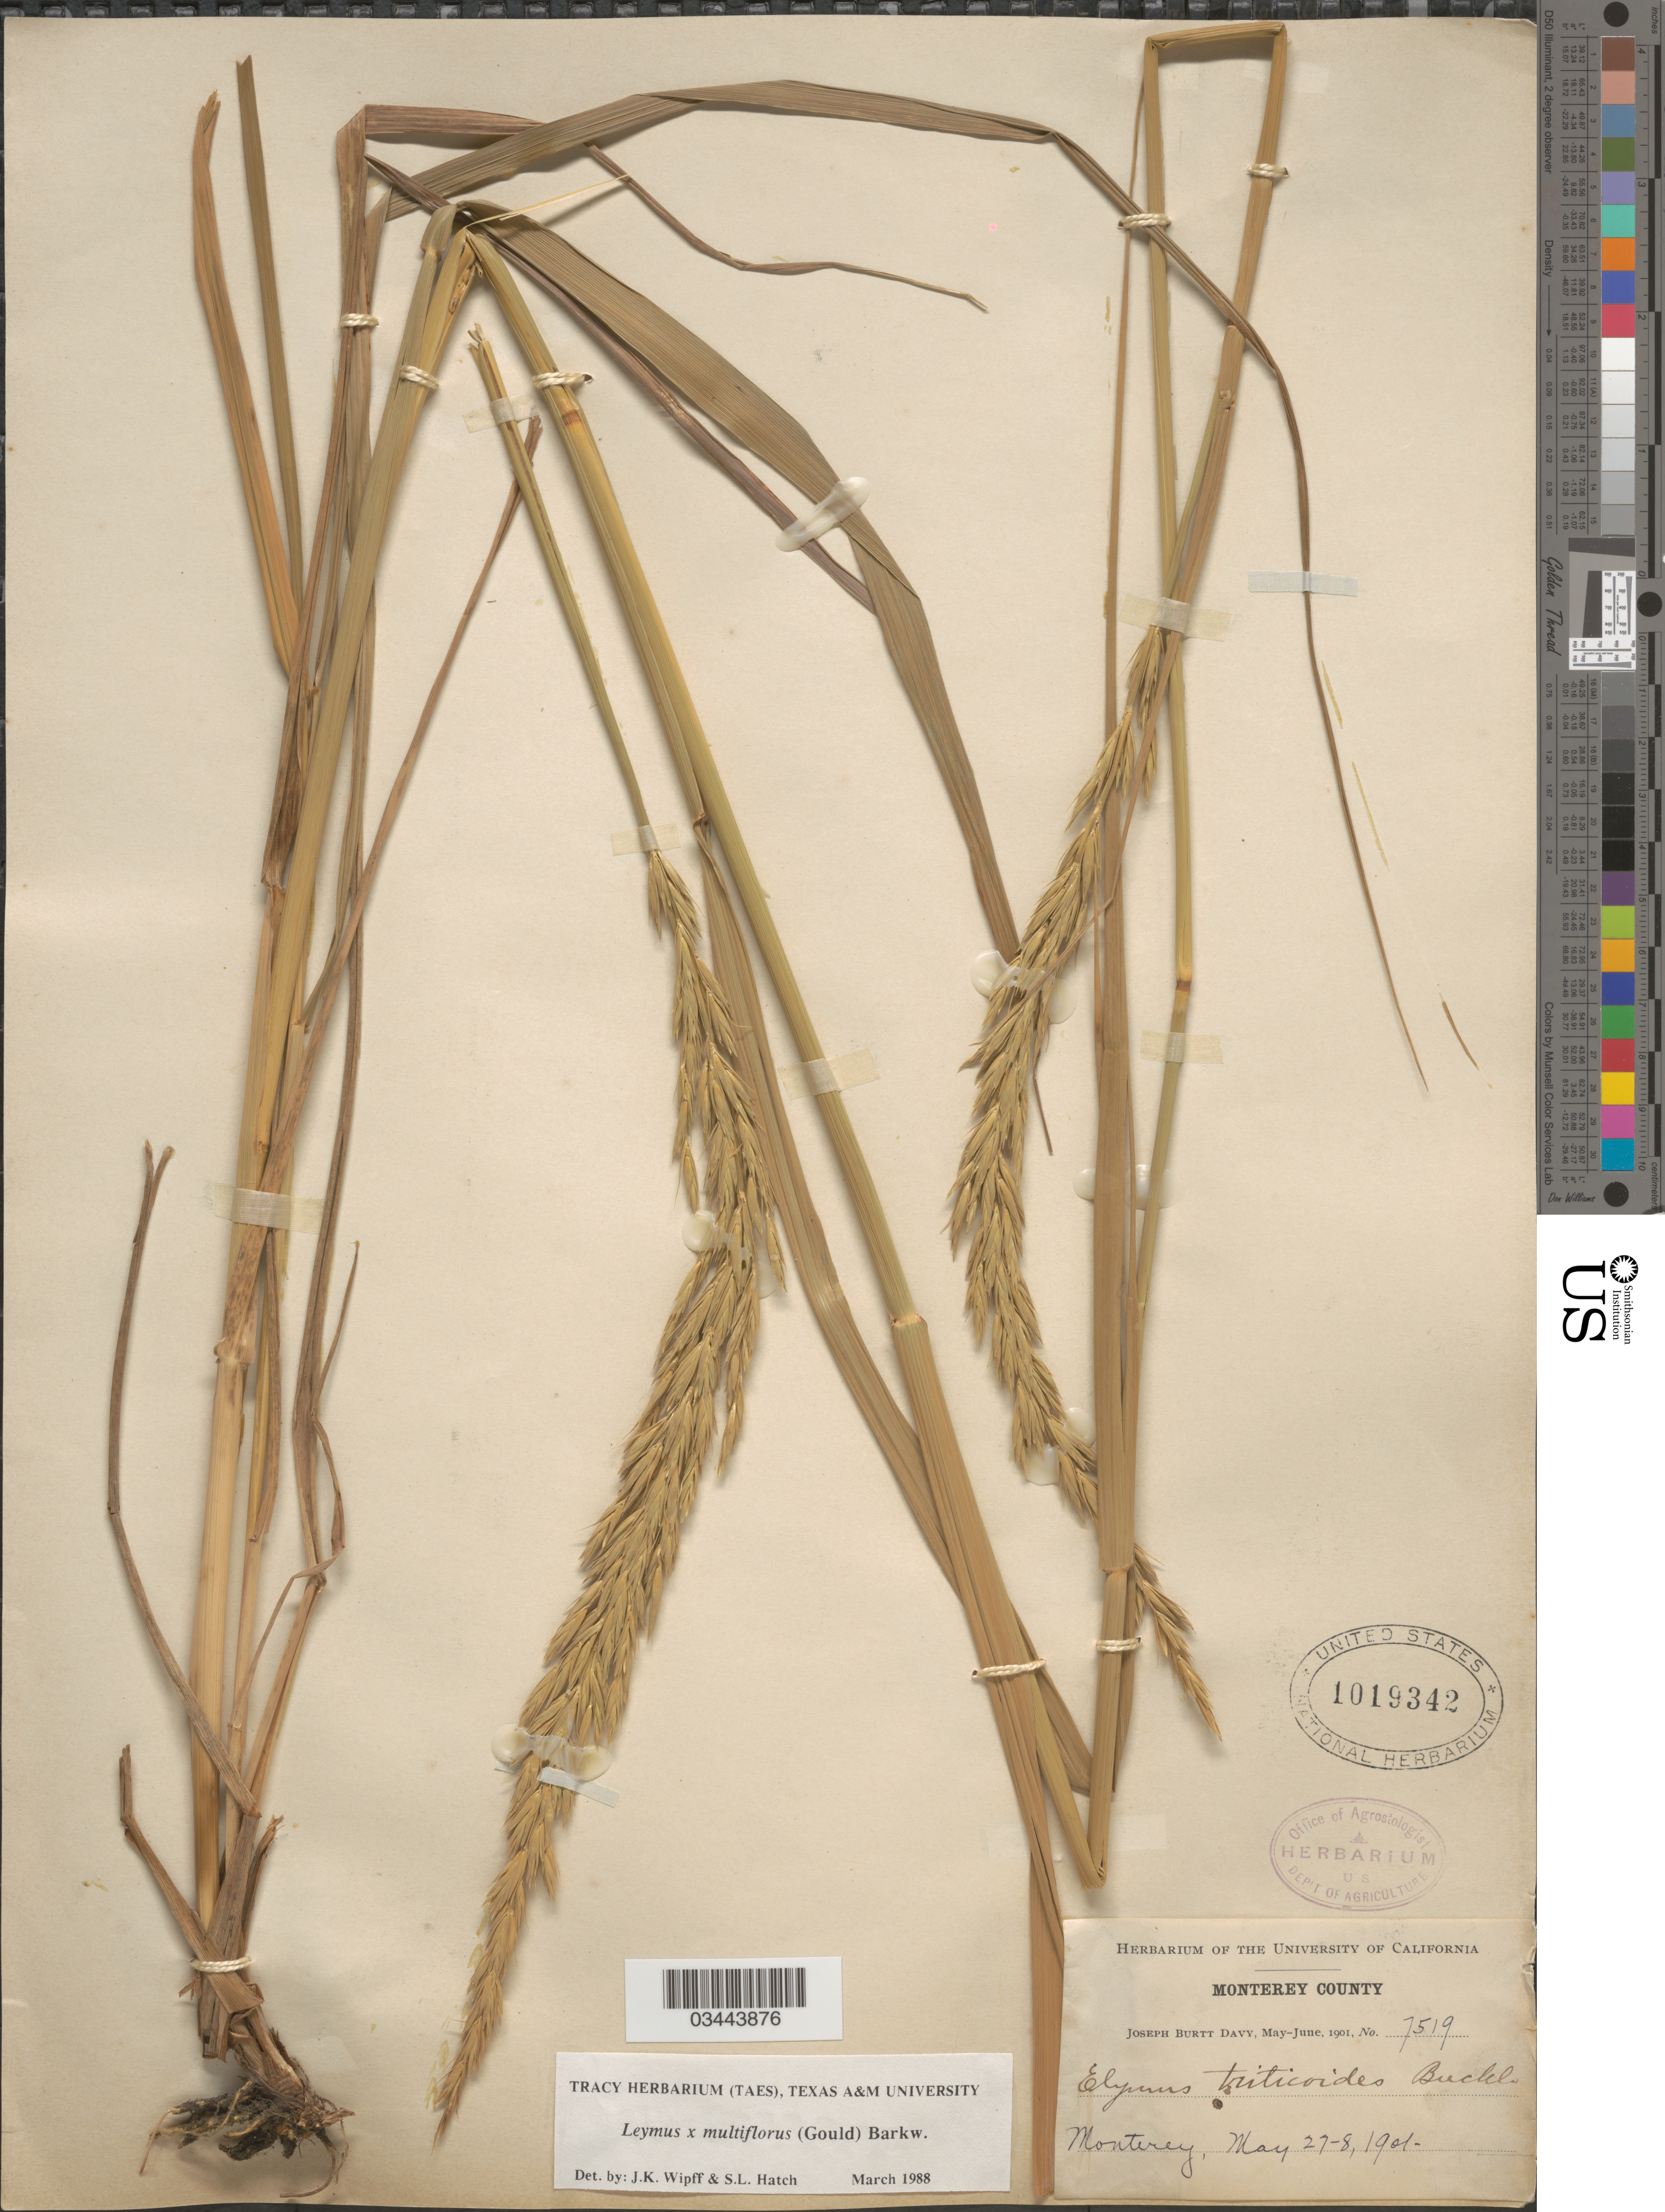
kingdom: Plantae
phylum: Tracheophyta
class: Liliopsida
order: Poales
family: Poaceae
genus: Leymus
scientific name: Leymus x multiflorus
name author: (Gould) Barkworth & R.J. Atkins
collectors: J. Burtt Davy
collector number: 7519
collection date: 1901-05-27/1901-05-28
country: United States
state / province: California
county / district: Monterey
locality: Monterey County. Near Monterey.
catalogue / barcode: US 1019342